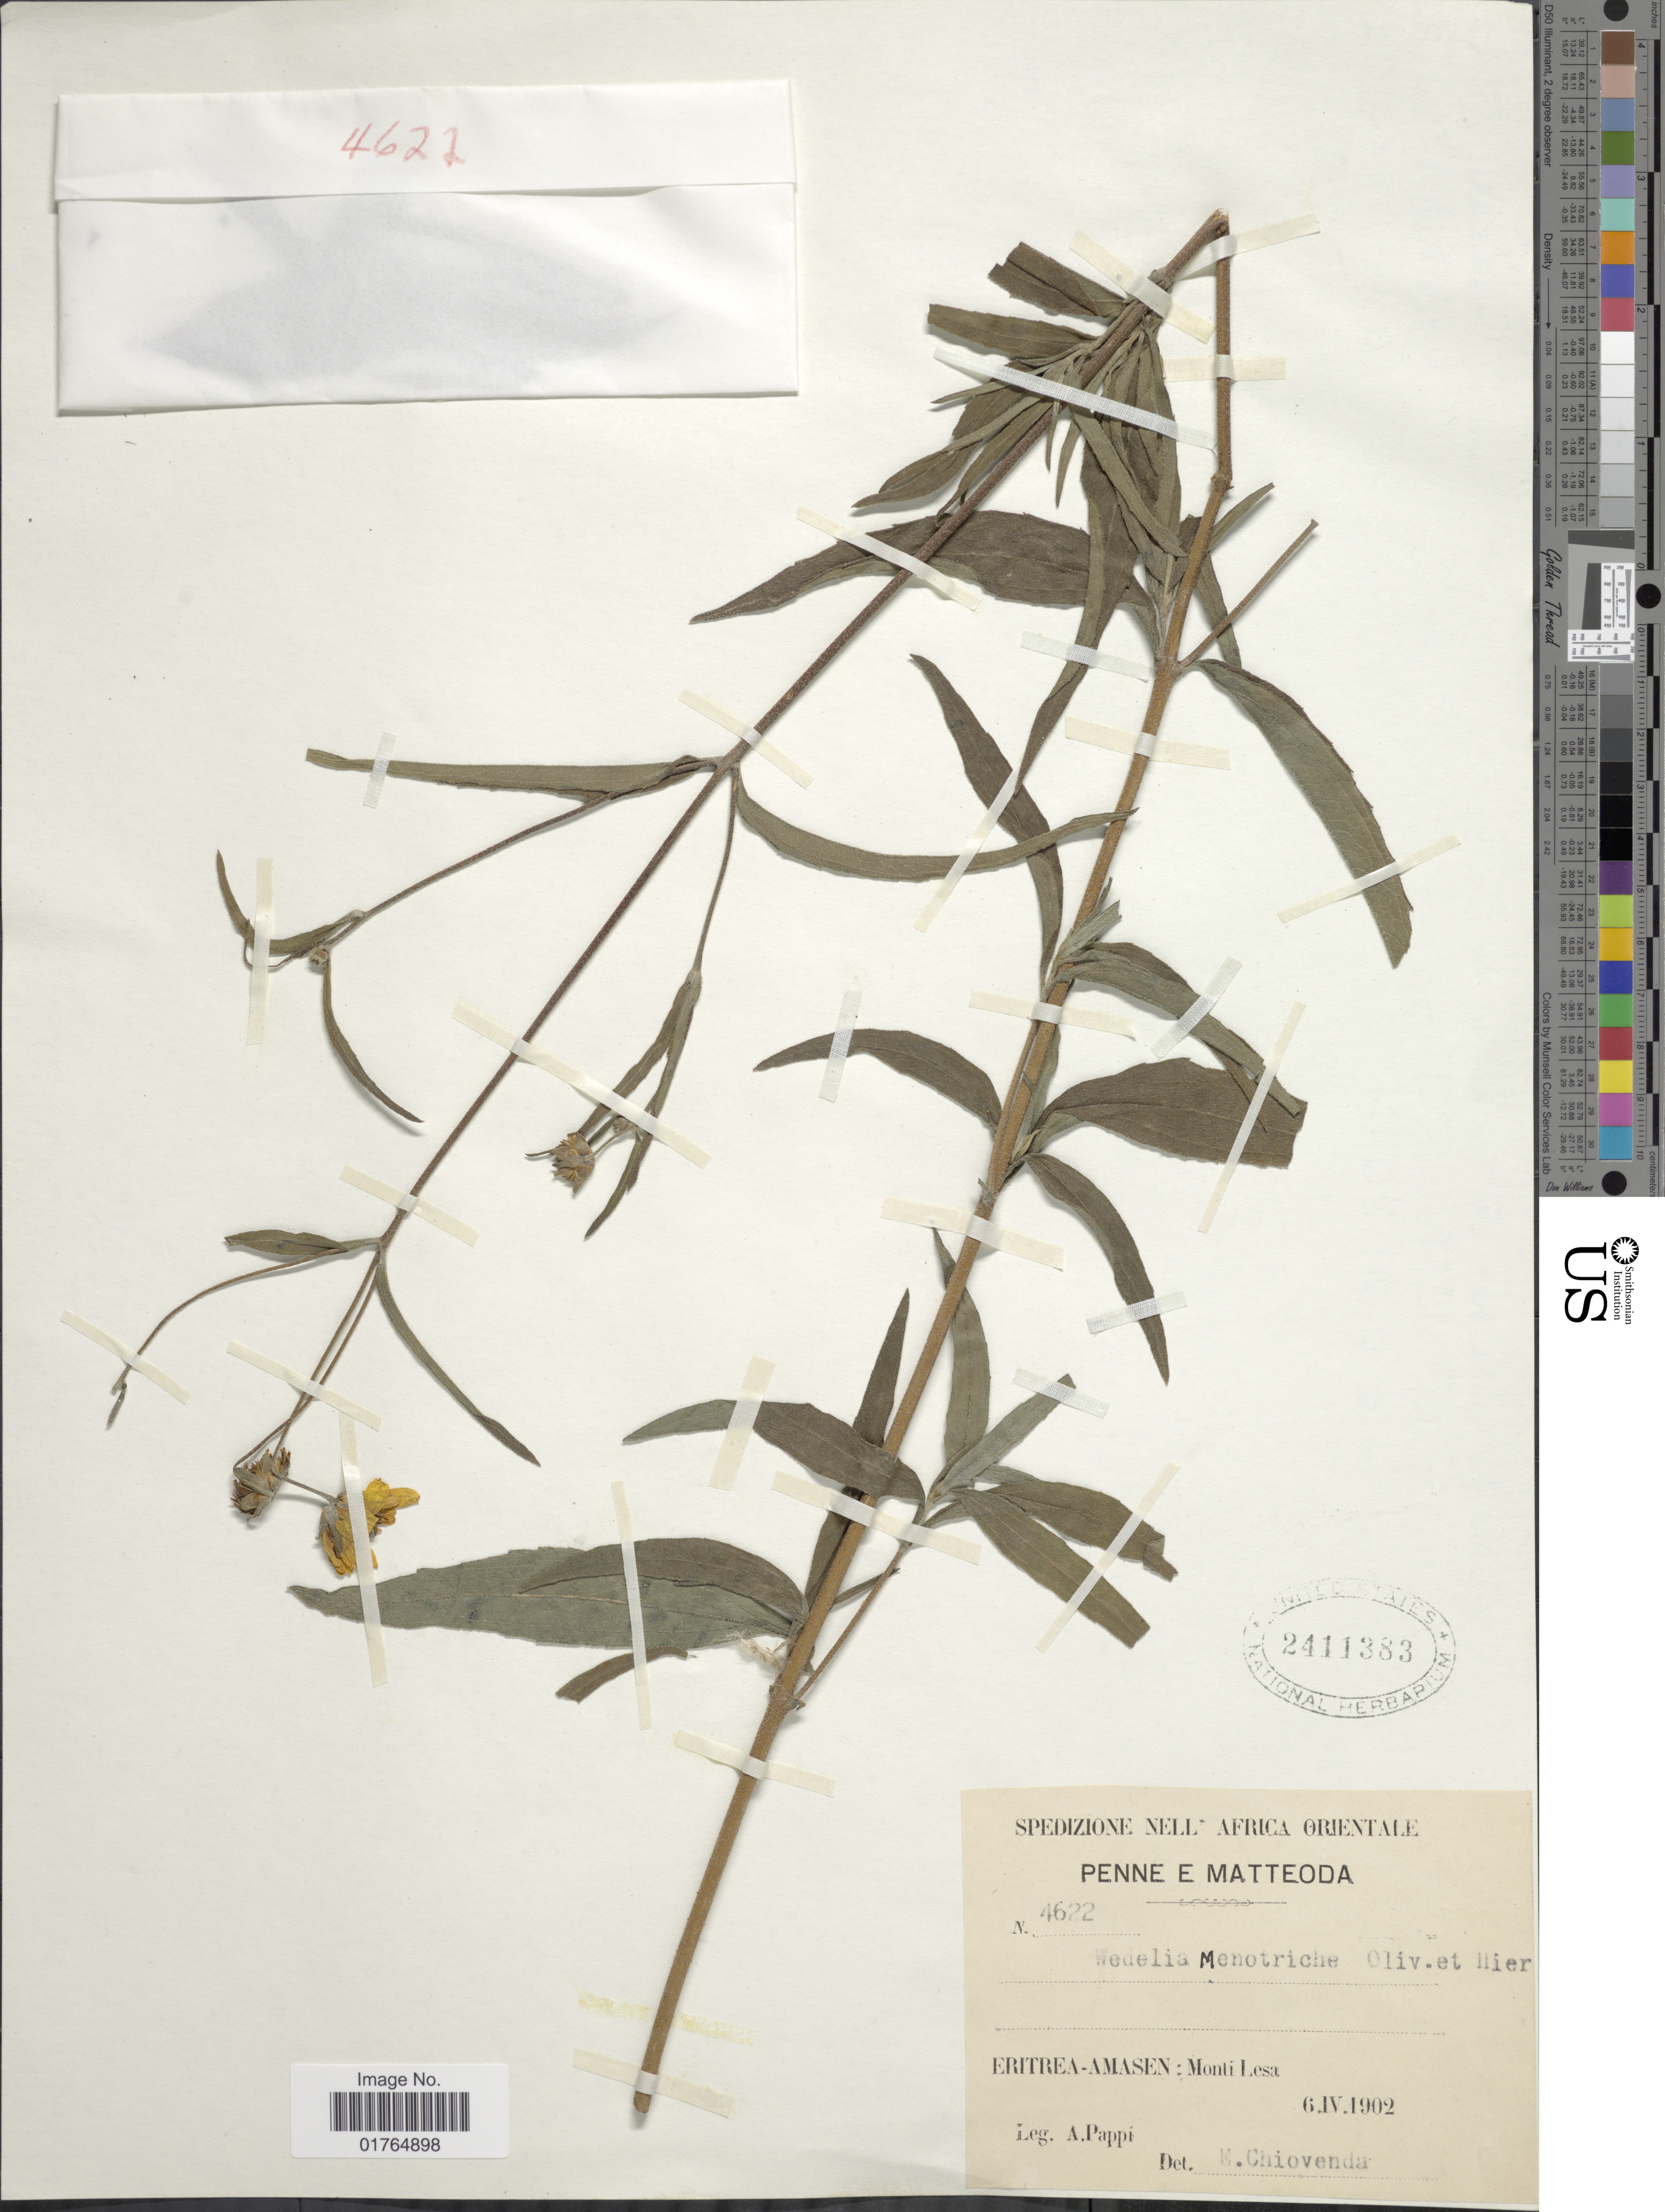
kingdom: Plantae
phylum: Tracheophyta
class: Magnoliopsida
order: Asterales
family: Asteraceae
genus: Wedelia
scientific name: Wedelia menotriche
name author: Oliv. & Hiern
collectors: A. Pappi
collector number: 4622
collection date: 1902-04-06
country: Eritrea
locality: Eritrea-Amasen, Monti Lesa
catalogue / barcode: US 2411383